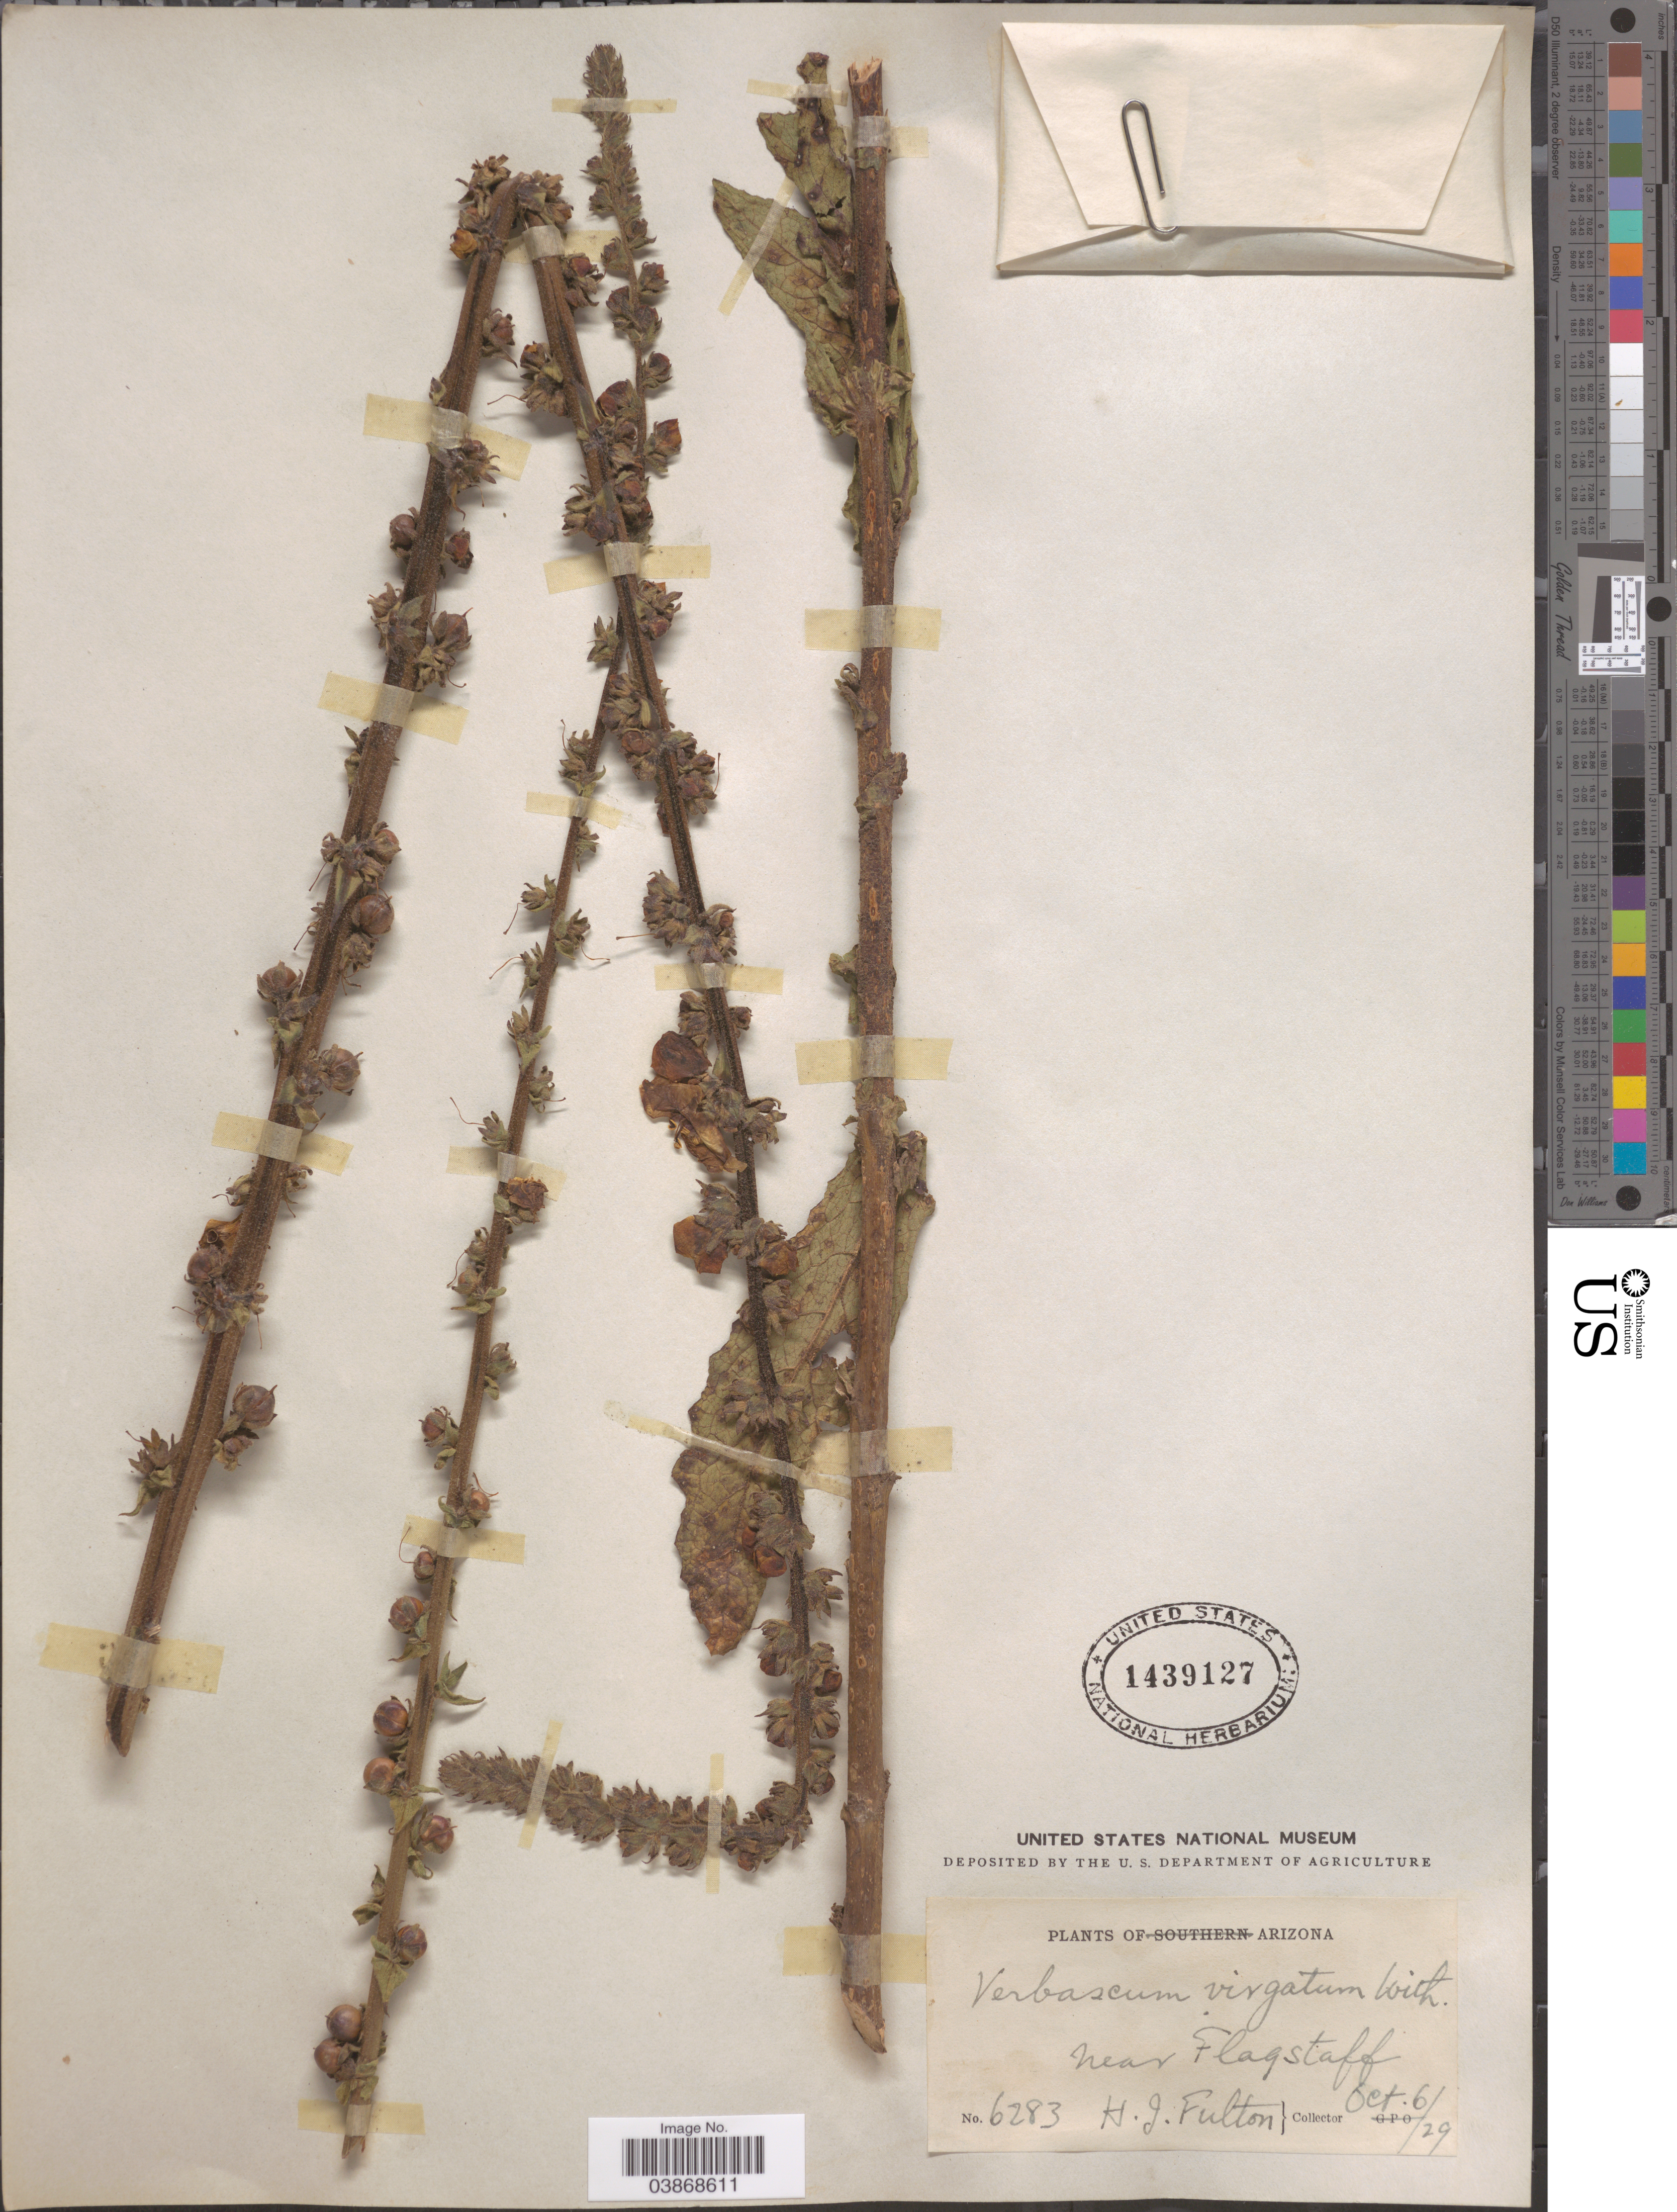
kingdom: Plantae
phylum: Tracheophyta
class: Magnoliopsida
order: Lamiales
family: Scrophulariaceae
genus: Verbascum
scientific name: Verbascum thapsus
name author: L.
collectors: H. Fulton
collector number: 6283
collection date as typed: Transcribed d/m/y: 6/10/29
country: United States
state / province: Arizona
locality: Near Flagstaff.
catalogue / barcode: US 1439127